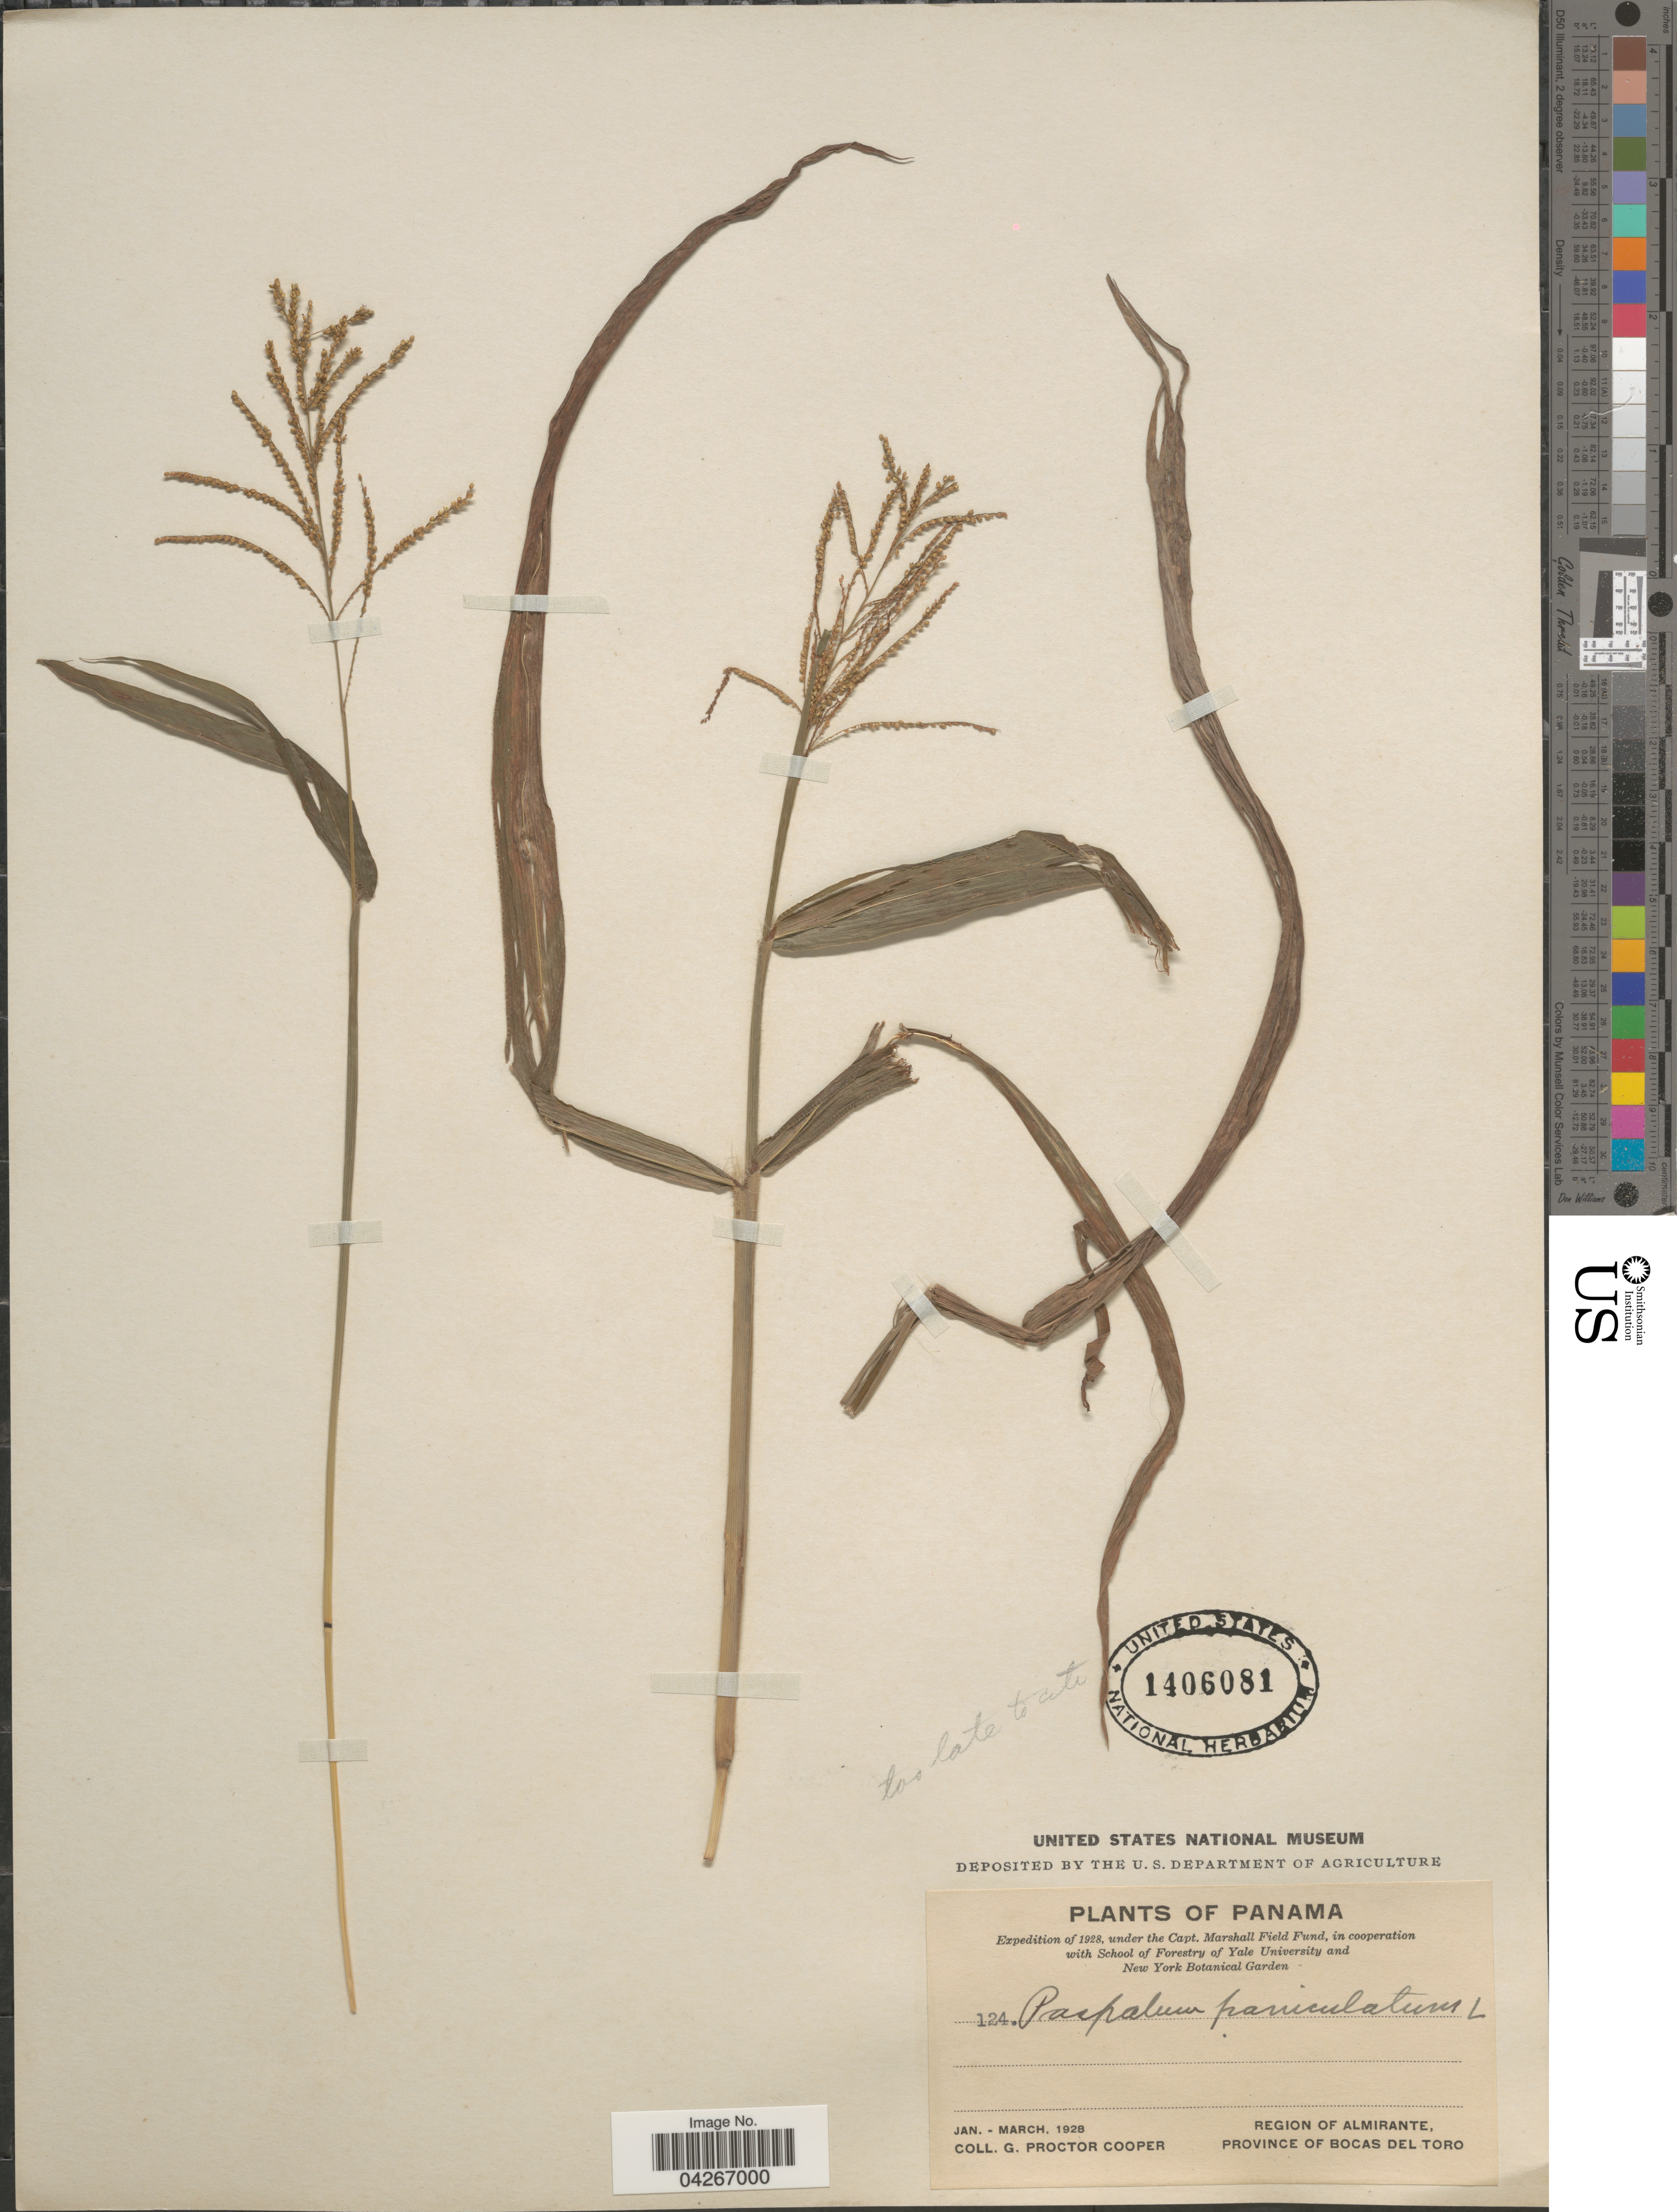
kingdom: Plantae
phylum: Tracheophyta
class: Liliopsida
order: Poales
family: Poaceae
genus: Paspalum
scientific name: Paspalum paniculatum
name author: L.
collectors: G. Cooper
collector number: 124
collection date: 1928-01/1928-03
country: Panama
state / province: Bocas del Toro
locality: Expedition of 1928. Region Of Almirante.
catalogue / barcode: US 1406081